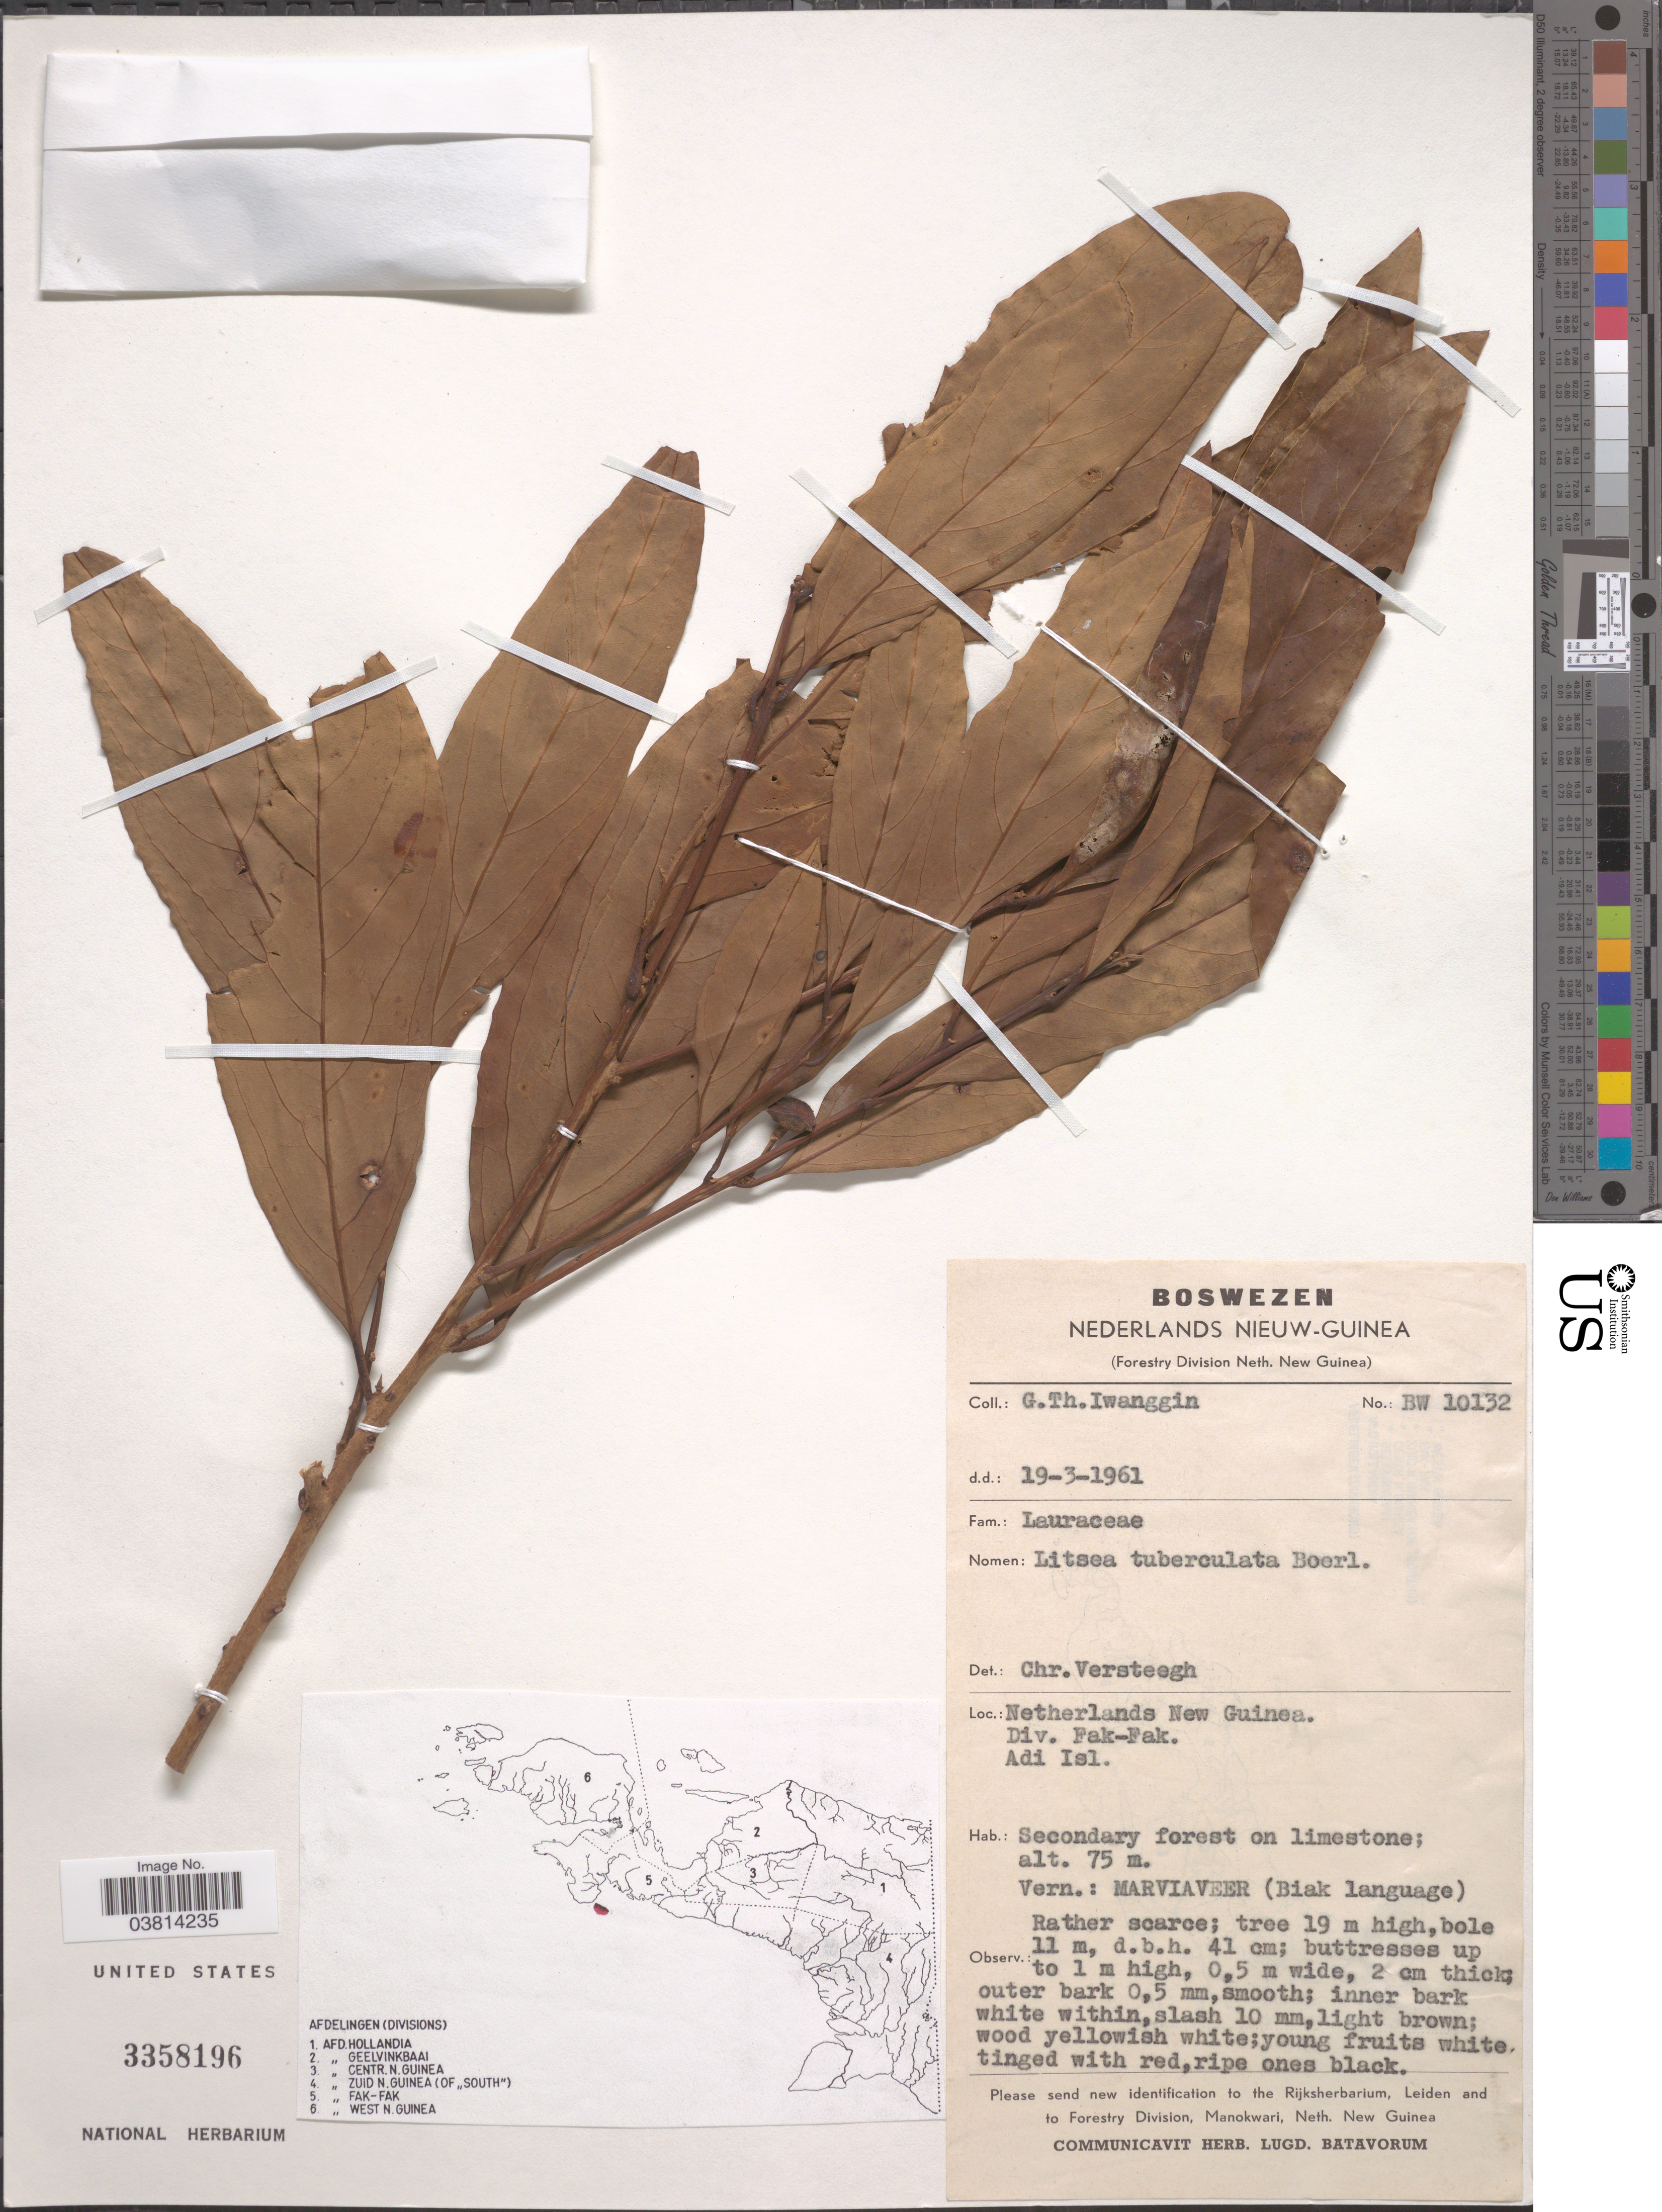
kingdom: Plantae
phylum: Tracheophyta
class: Magnoliopsida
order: Laurales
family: Lauraceae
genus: Litsea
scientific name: Litsea tuberculata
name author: Boerl.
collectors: G. Iwanggin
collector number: BW10132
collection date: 1961-03-19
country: Indonesia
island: New Guinea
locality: Netherlands New Guinea. Div. Fak-Fak. Adi Isl. On limestone.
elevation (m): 75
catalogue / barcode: US 3358196